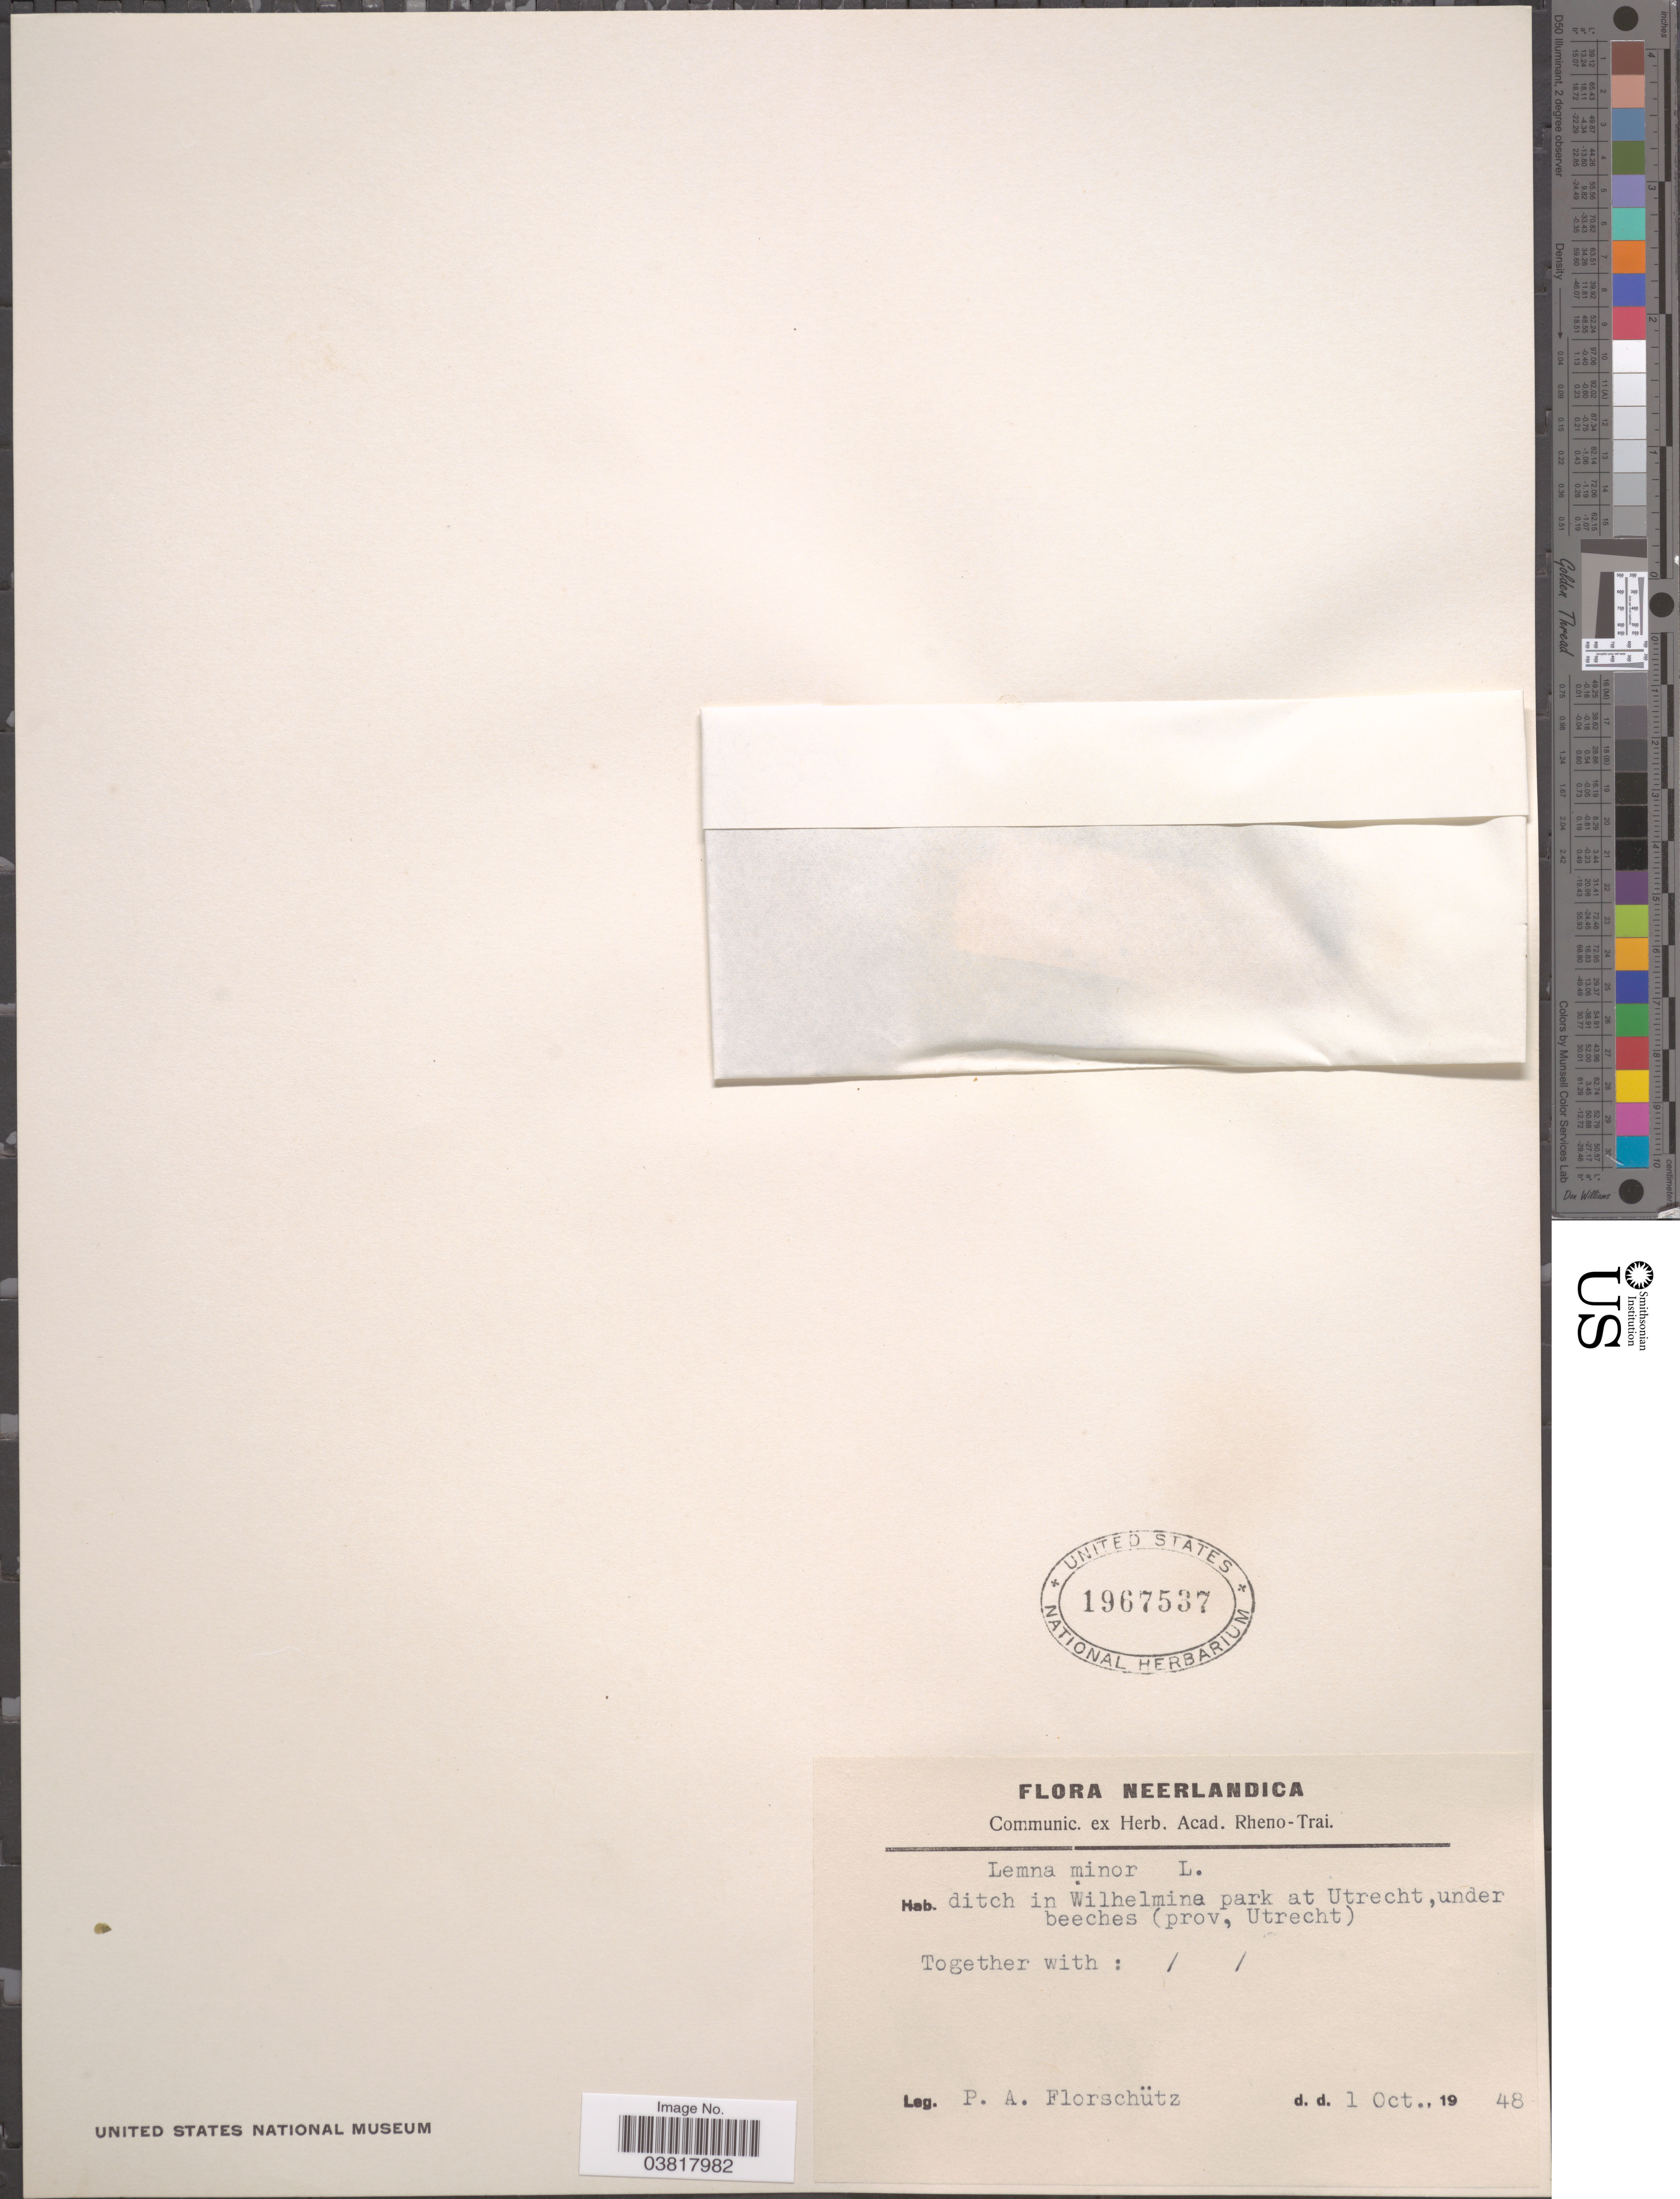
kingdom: Plantae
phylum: Tracheophyta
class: Liliopsida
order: Alismatales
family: Araceae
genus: Lemna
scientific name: Lemna minor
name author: L.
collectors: P. Florschütz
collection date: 1948-10-01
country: Netherlands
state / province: Utrecht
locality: Ditch in Wilhelmina park at Utrecht, under beeches.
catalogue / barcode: US 1967537